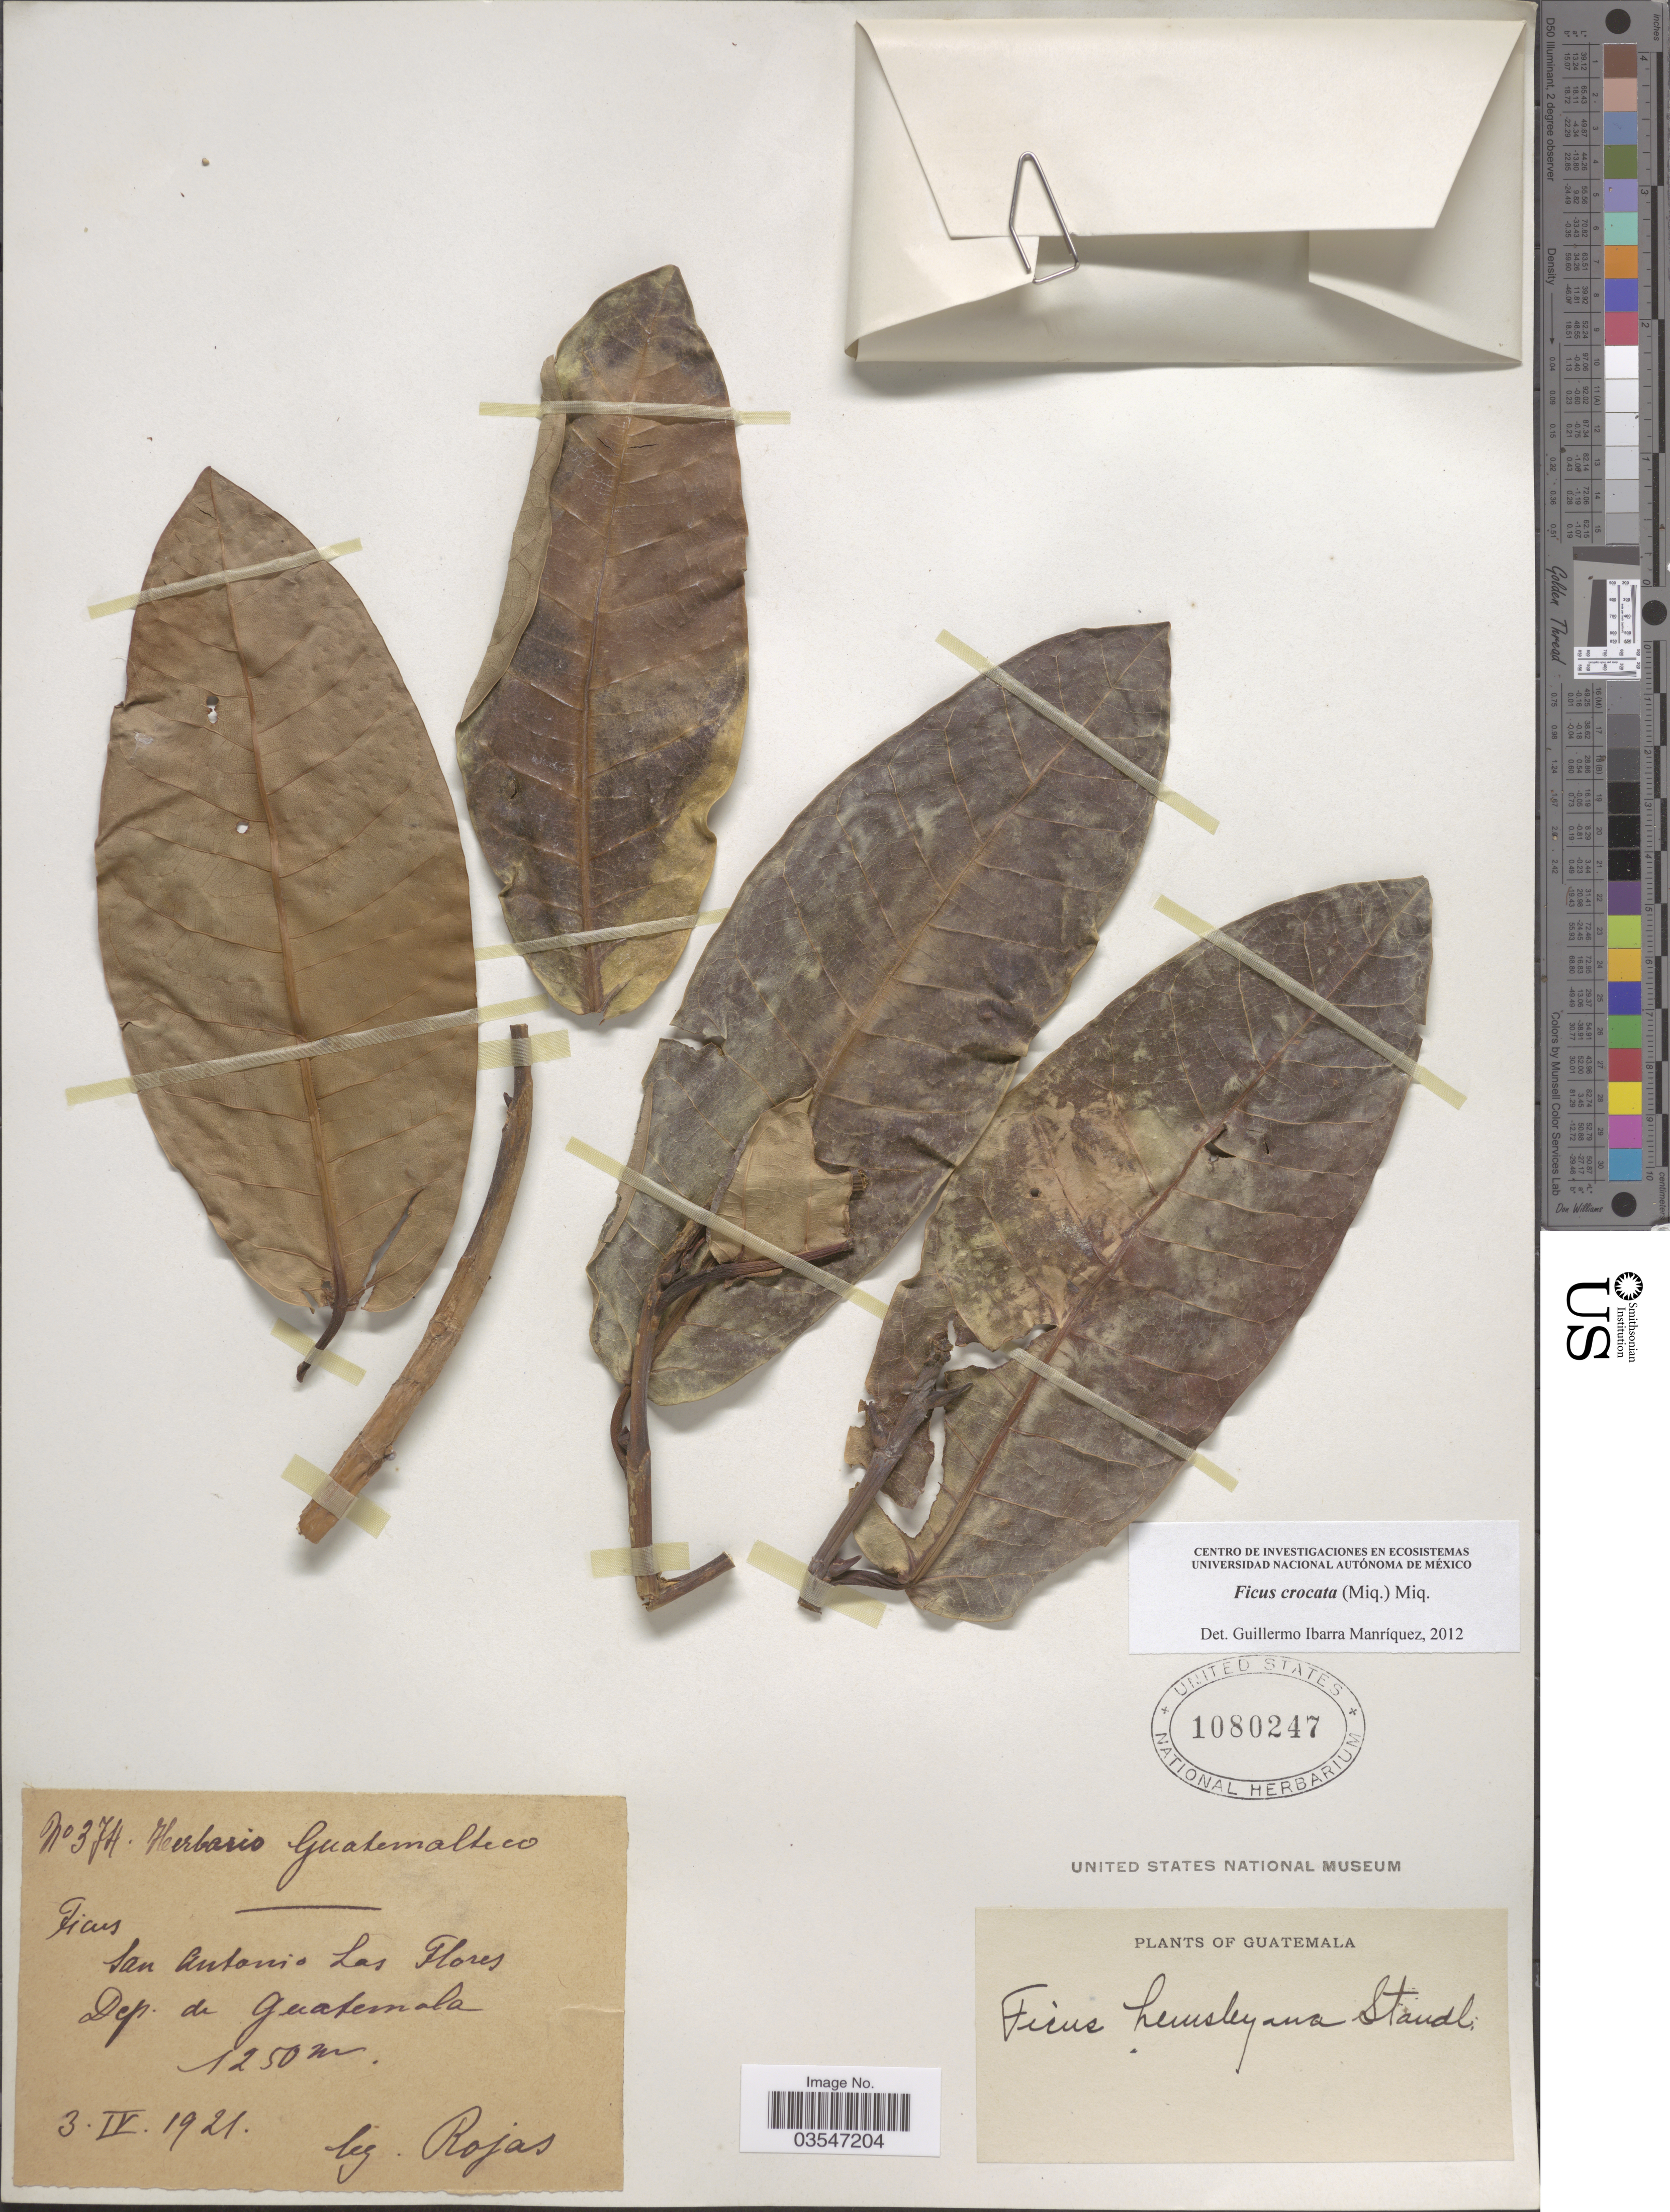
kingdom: Plantae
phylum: Tracheophyta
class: Magnoliopsida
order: Rosales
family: Moraceae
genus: Ficus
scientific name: Ficus crocata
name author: (Miq.) Miq.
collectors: Rojas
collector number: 374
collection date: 1921-04-03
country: Guatemala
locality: San Antonio Los Flores. Dep. de Guatemala.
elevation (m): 1250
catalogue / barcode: US 1080247